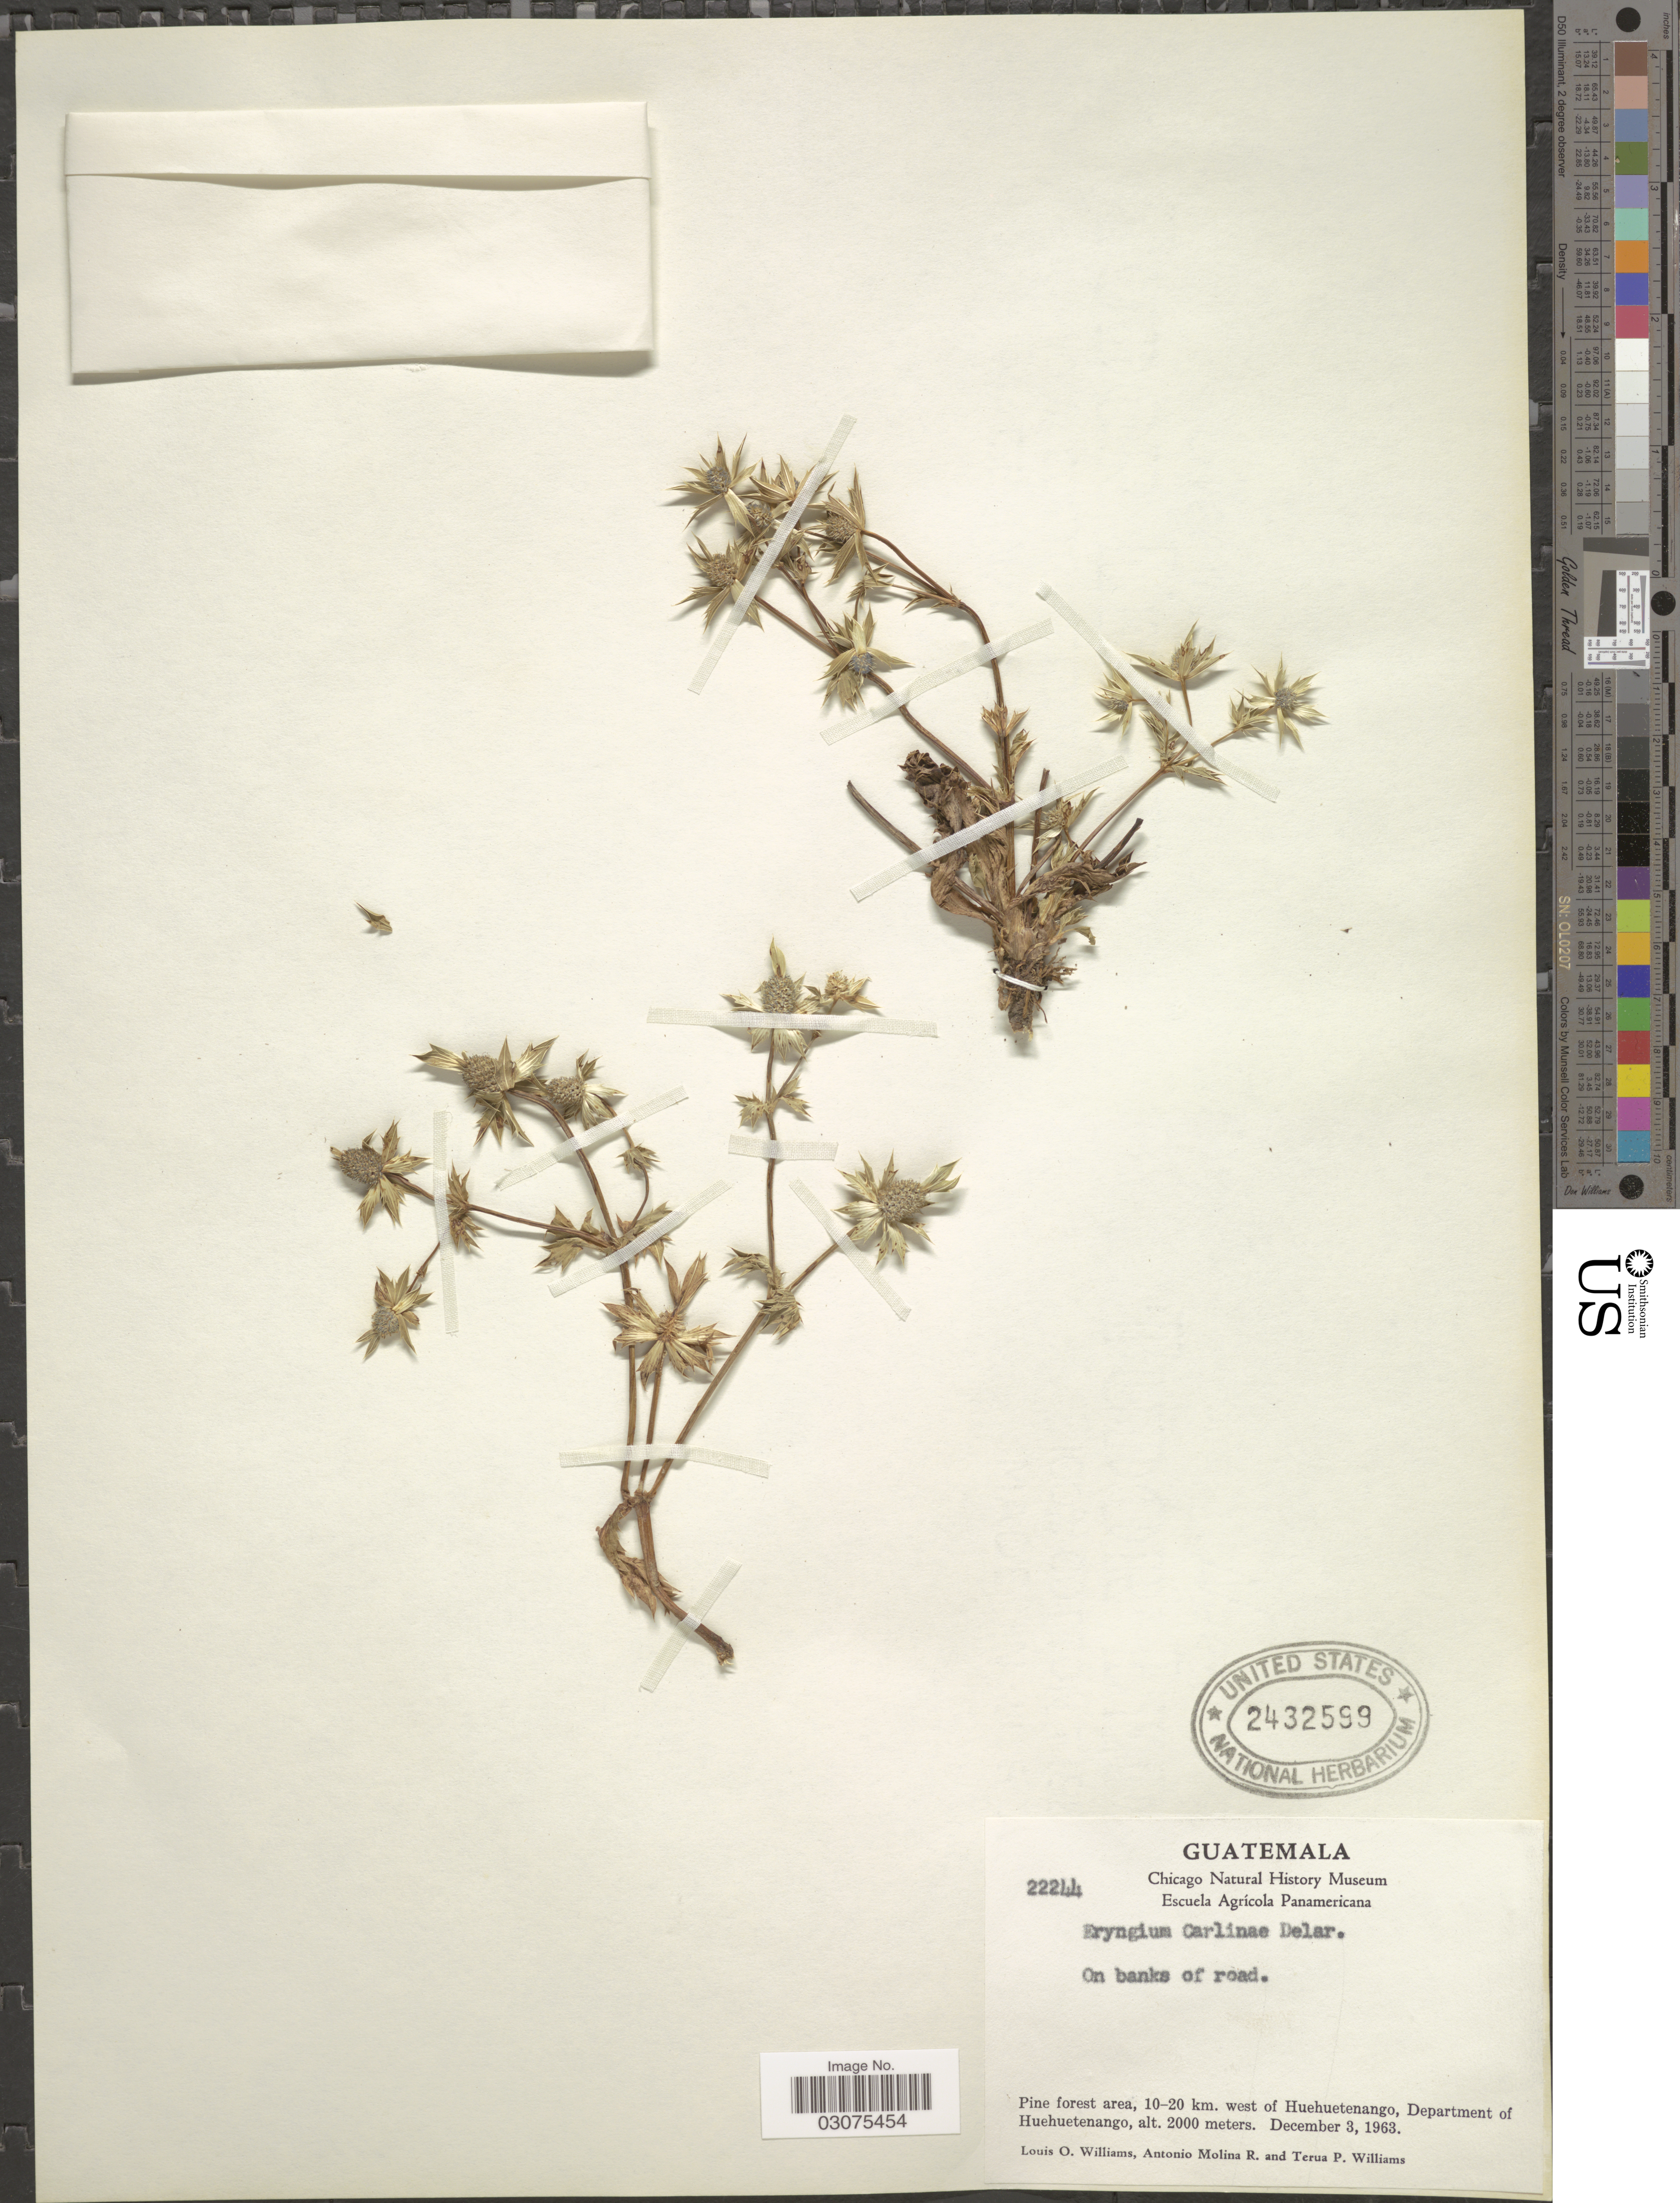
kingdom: Plantae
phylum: Tracheophyta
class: Magnoliopsida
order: Apiales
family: Apiaceae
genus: Eryngium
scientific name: Eryngium carlinae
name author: F. Delaroche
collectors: L. O. Williams, A. Molina R. & T. Williams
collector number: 22244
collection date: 1963-12-03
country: Guatemala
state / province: Huehuetenango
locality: Pine forest area, 10-20 km. west of Huehuetenango, Department of Huehuetenango.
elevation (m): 2000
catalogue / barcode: US 2432599